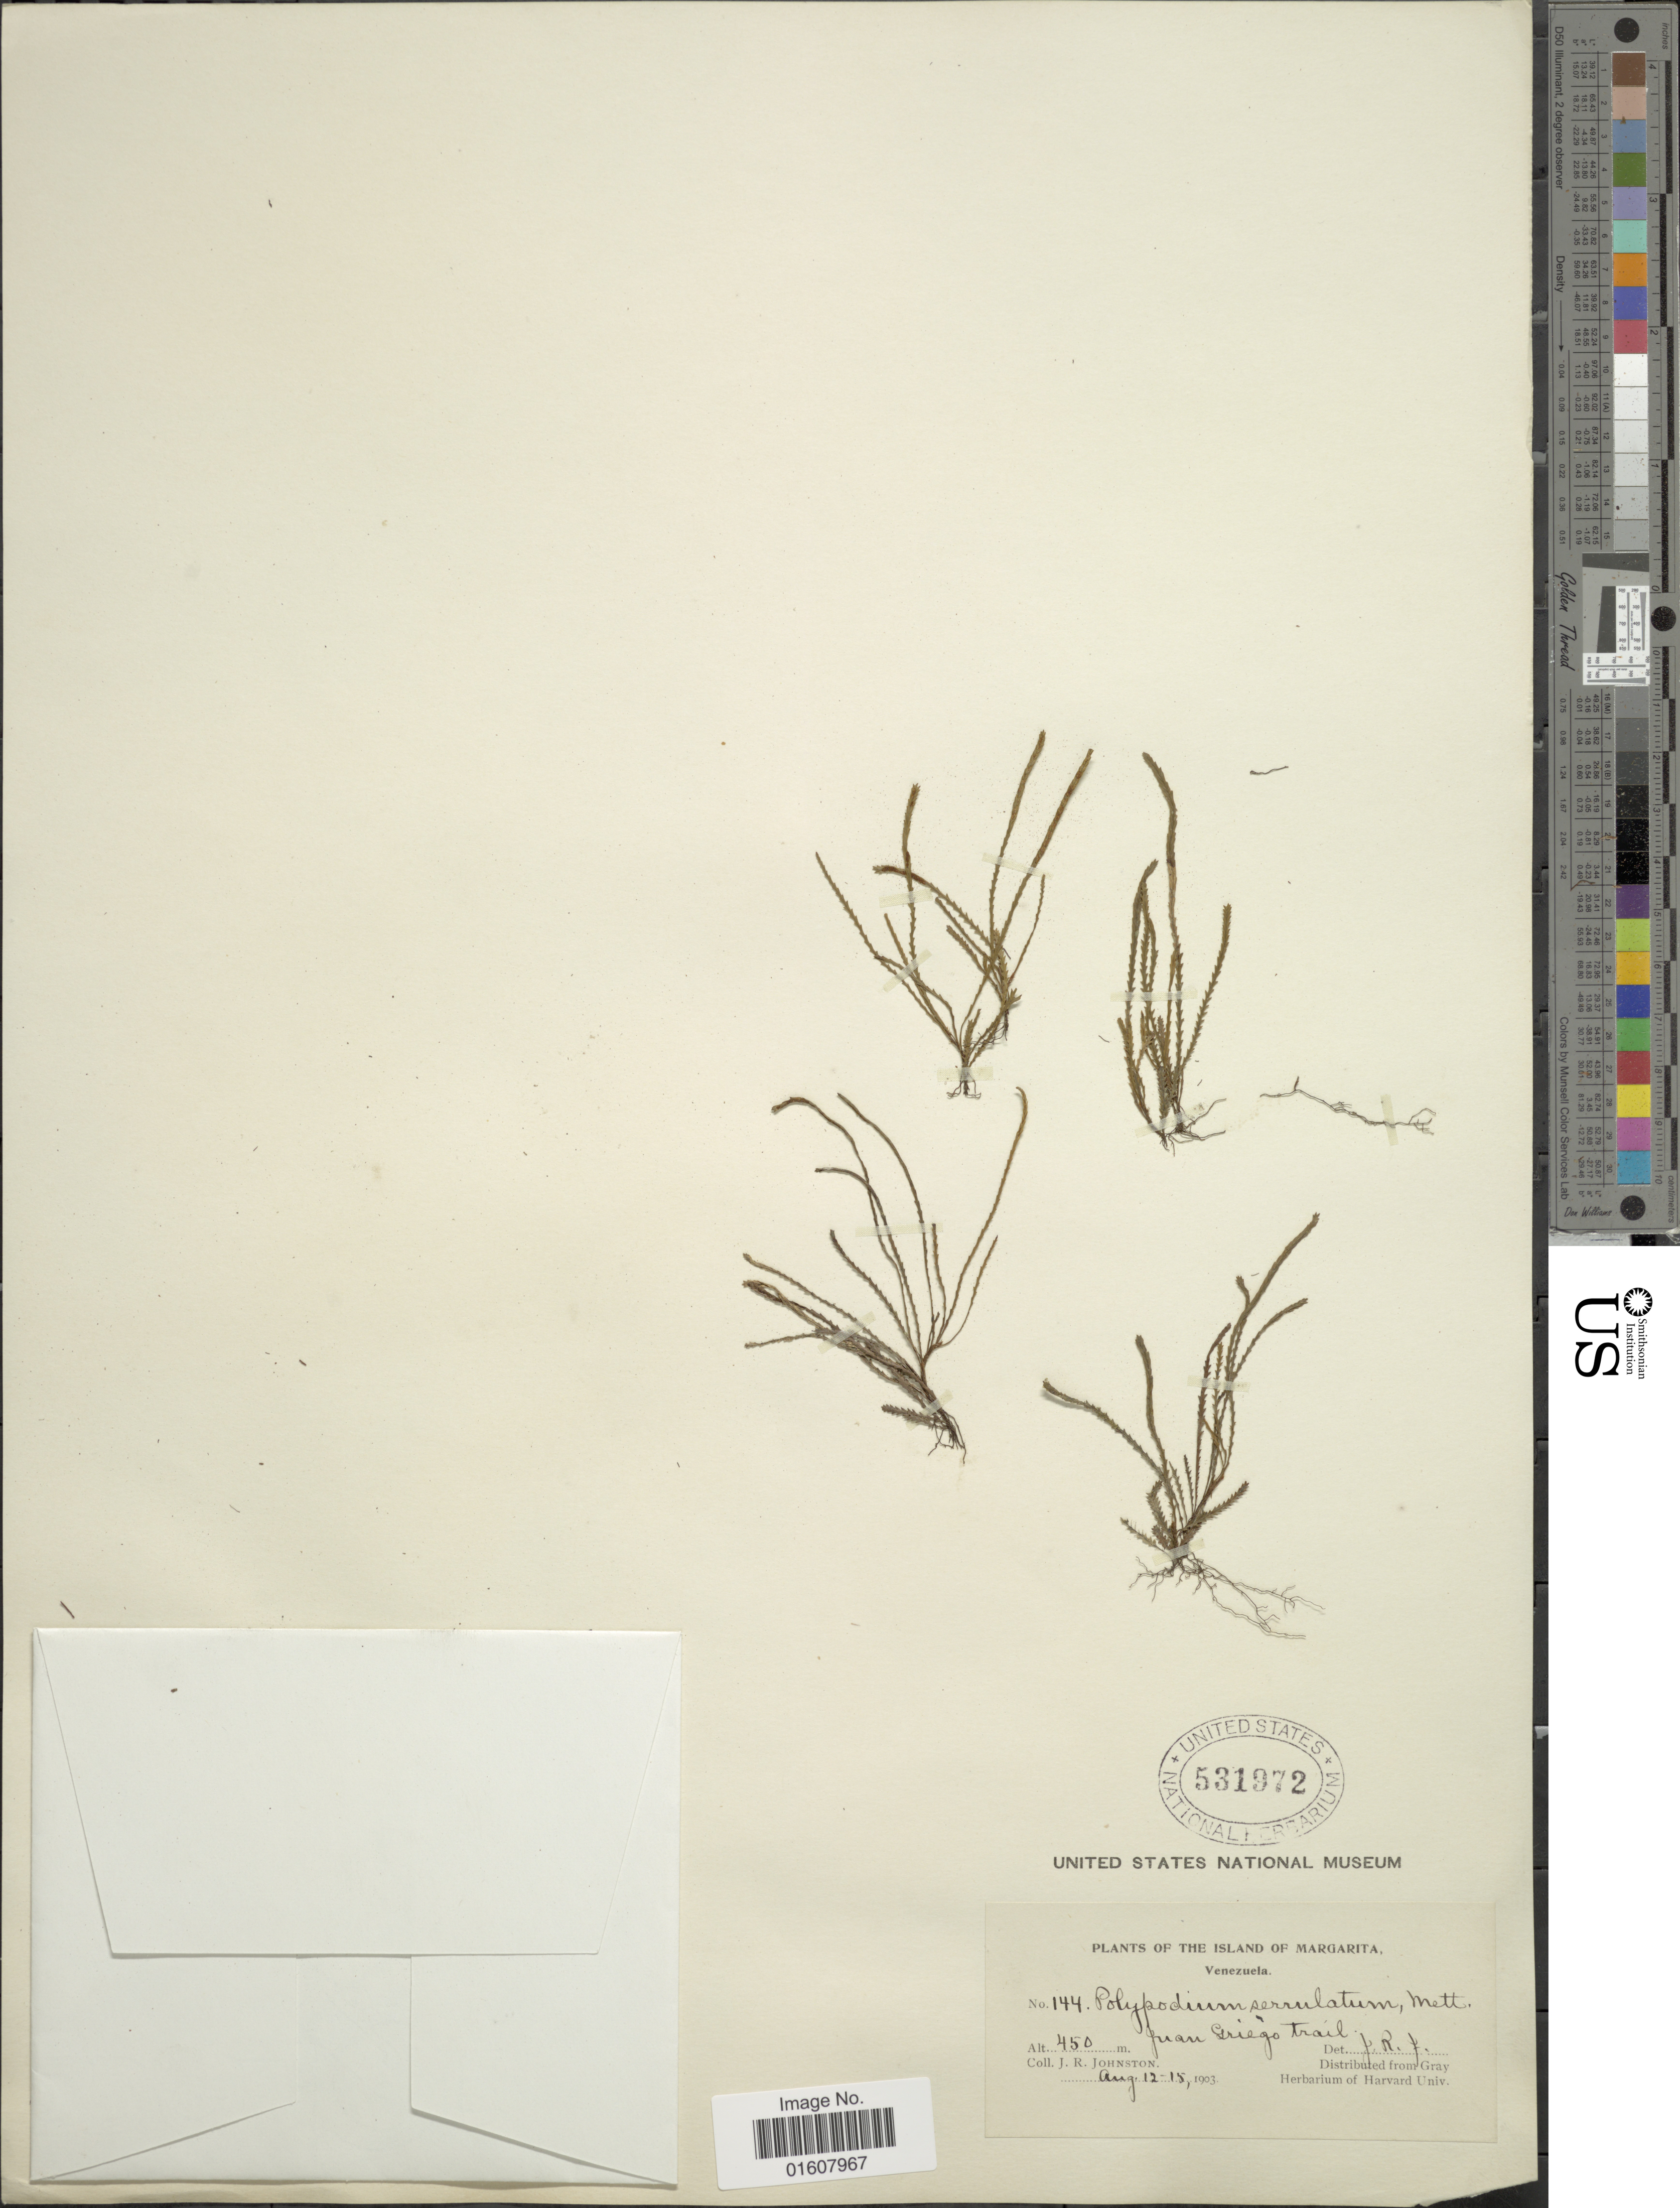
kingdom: Plantae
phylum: Tracheophyta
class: Polypodiopsida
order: Polypodiales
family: Polypodiaceae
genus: Cochlidium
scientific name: Cochlidium serrulatum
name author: (Sw.) L.E. Bishop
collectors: J. Johnston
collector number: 144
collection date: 1903-08-12/1903-08-15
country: Venezuela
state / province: Nueva Esparta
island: Margarita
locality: Island of Margarita. Juan Diego trail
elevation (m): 450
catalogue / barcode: US 531972